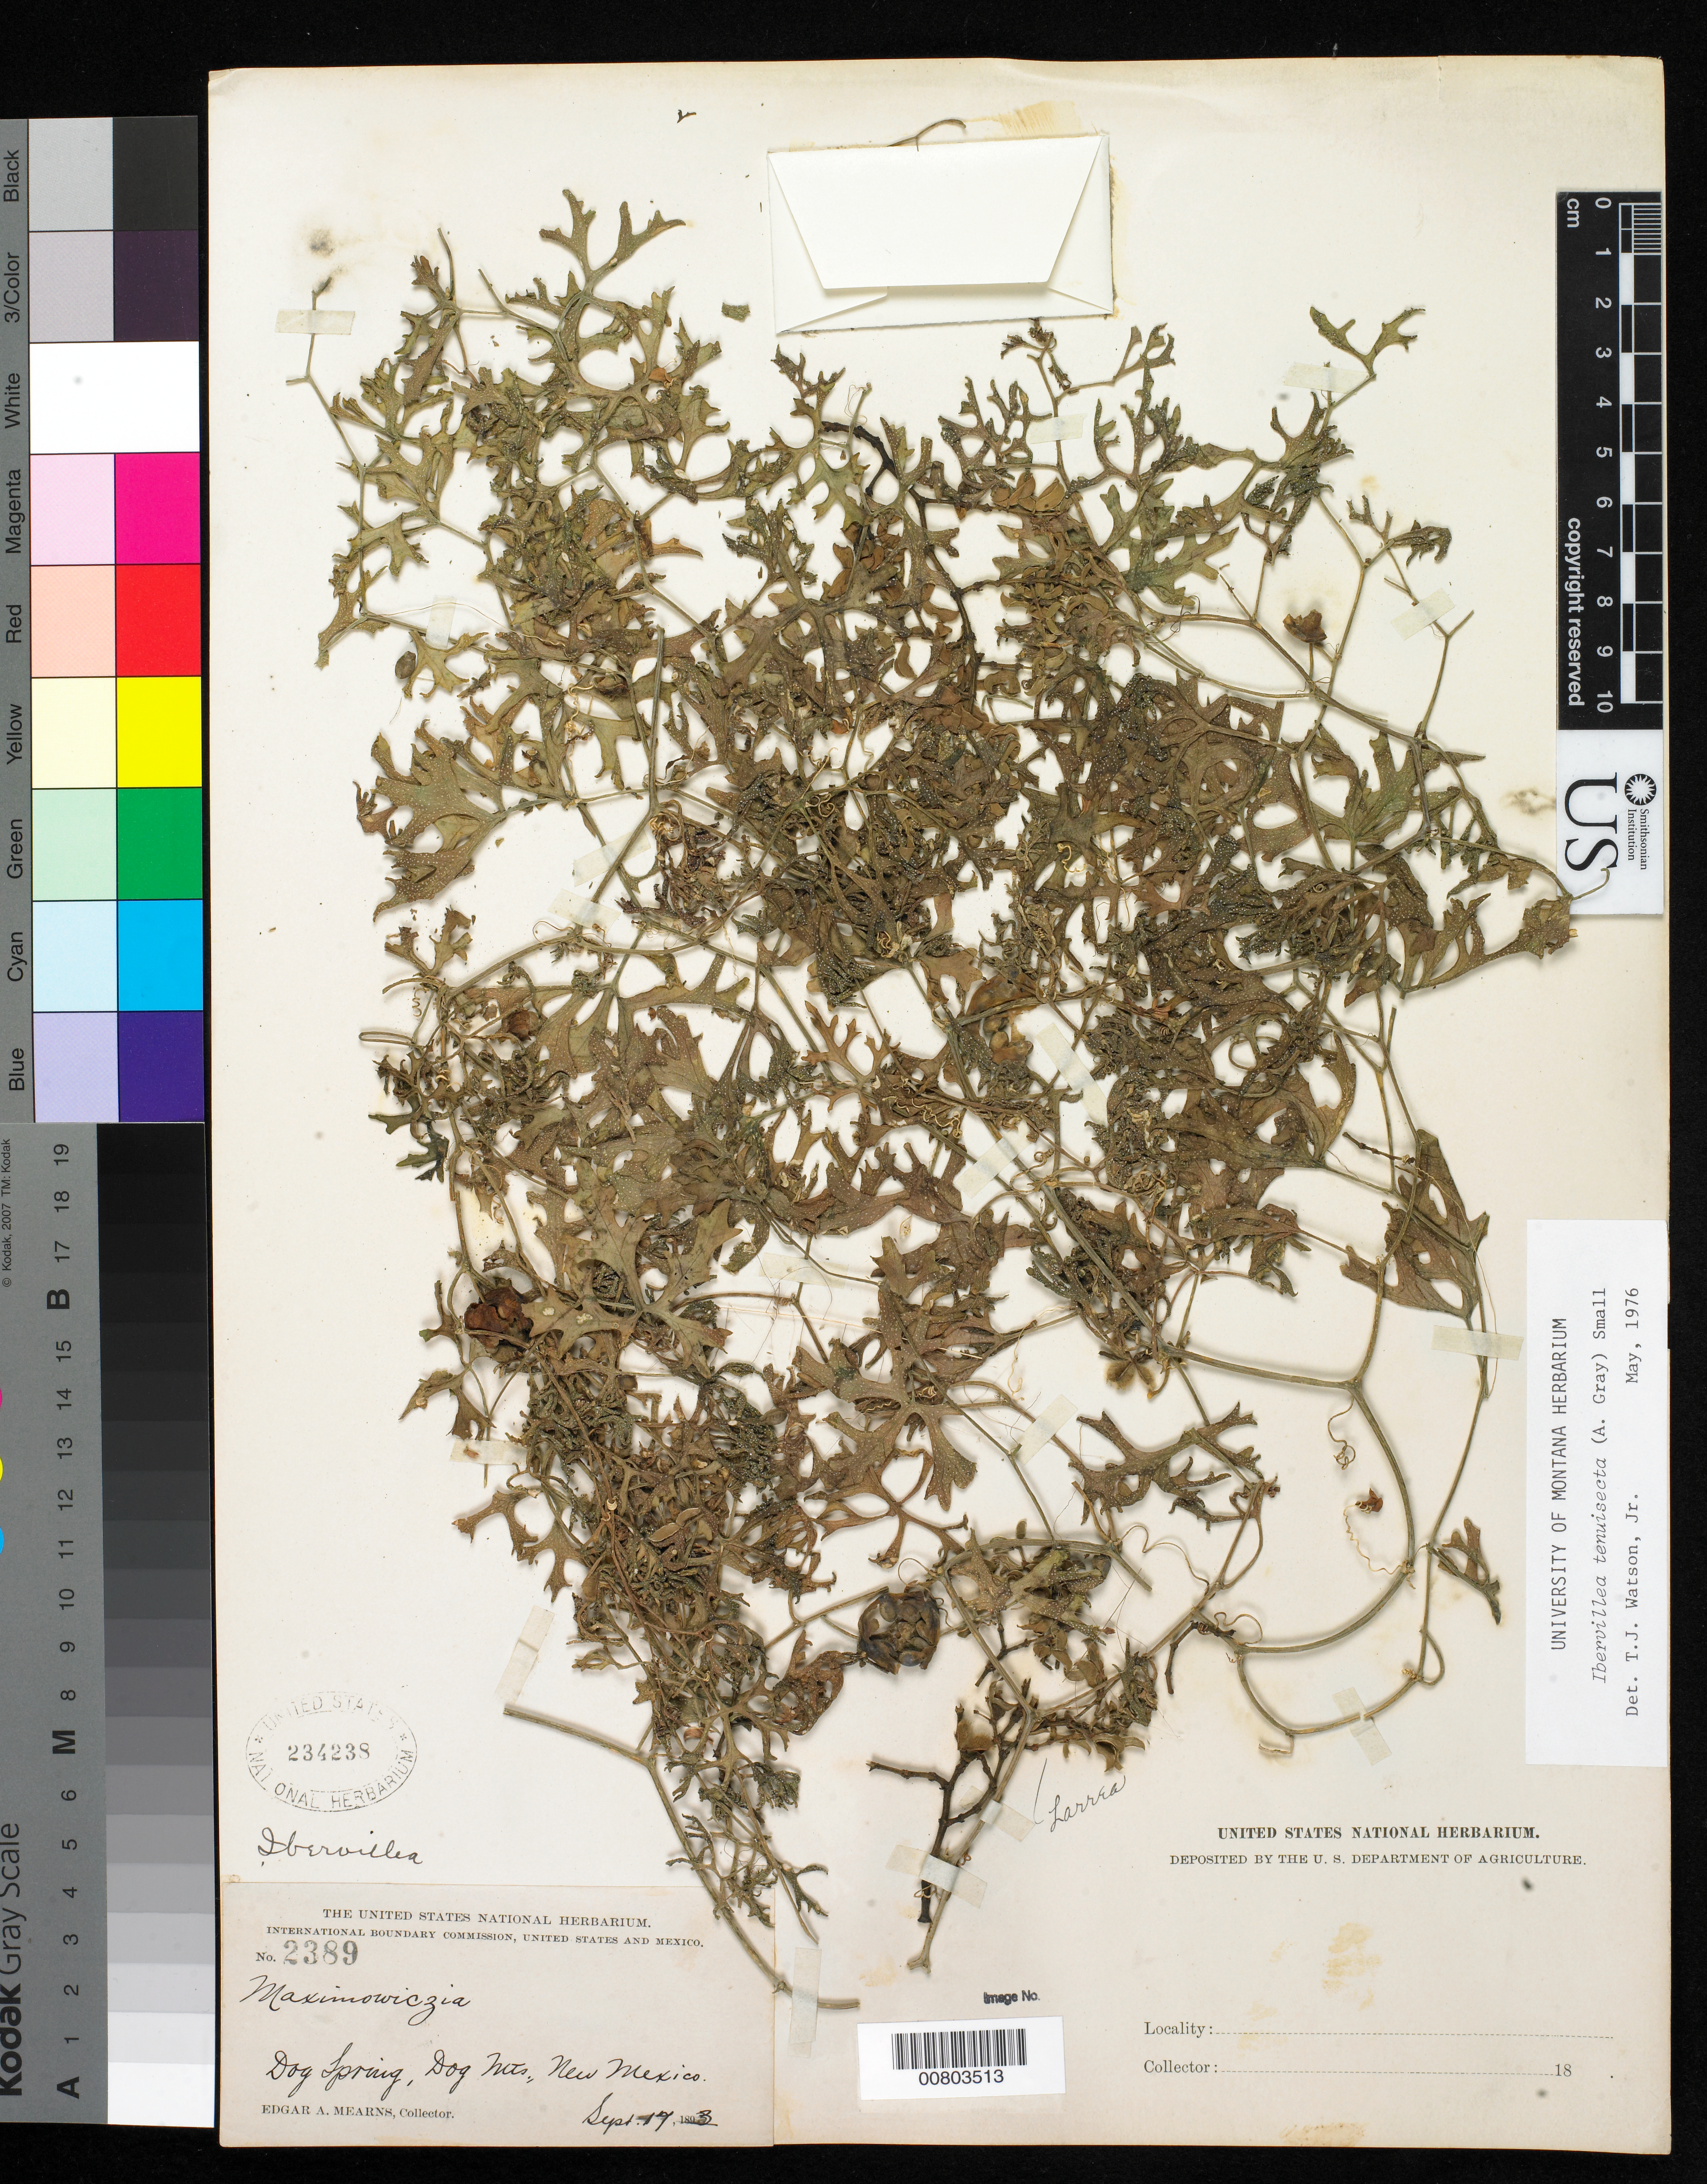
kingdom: Plantae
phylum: Tracheophyta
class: Magnoliopsida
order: Cucurbitales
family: Cucurbitaceae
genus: Ibervillea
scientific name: Ibervillea tenuisecta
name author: (A. Gray) Small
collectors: E. A. Mearns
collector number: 2389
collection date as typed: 17 Sep 1893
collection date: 1893-09-17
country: United States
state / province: New Mexico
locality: Dog Spring, Dog Mts., New Mexico.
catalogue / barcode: US 234238